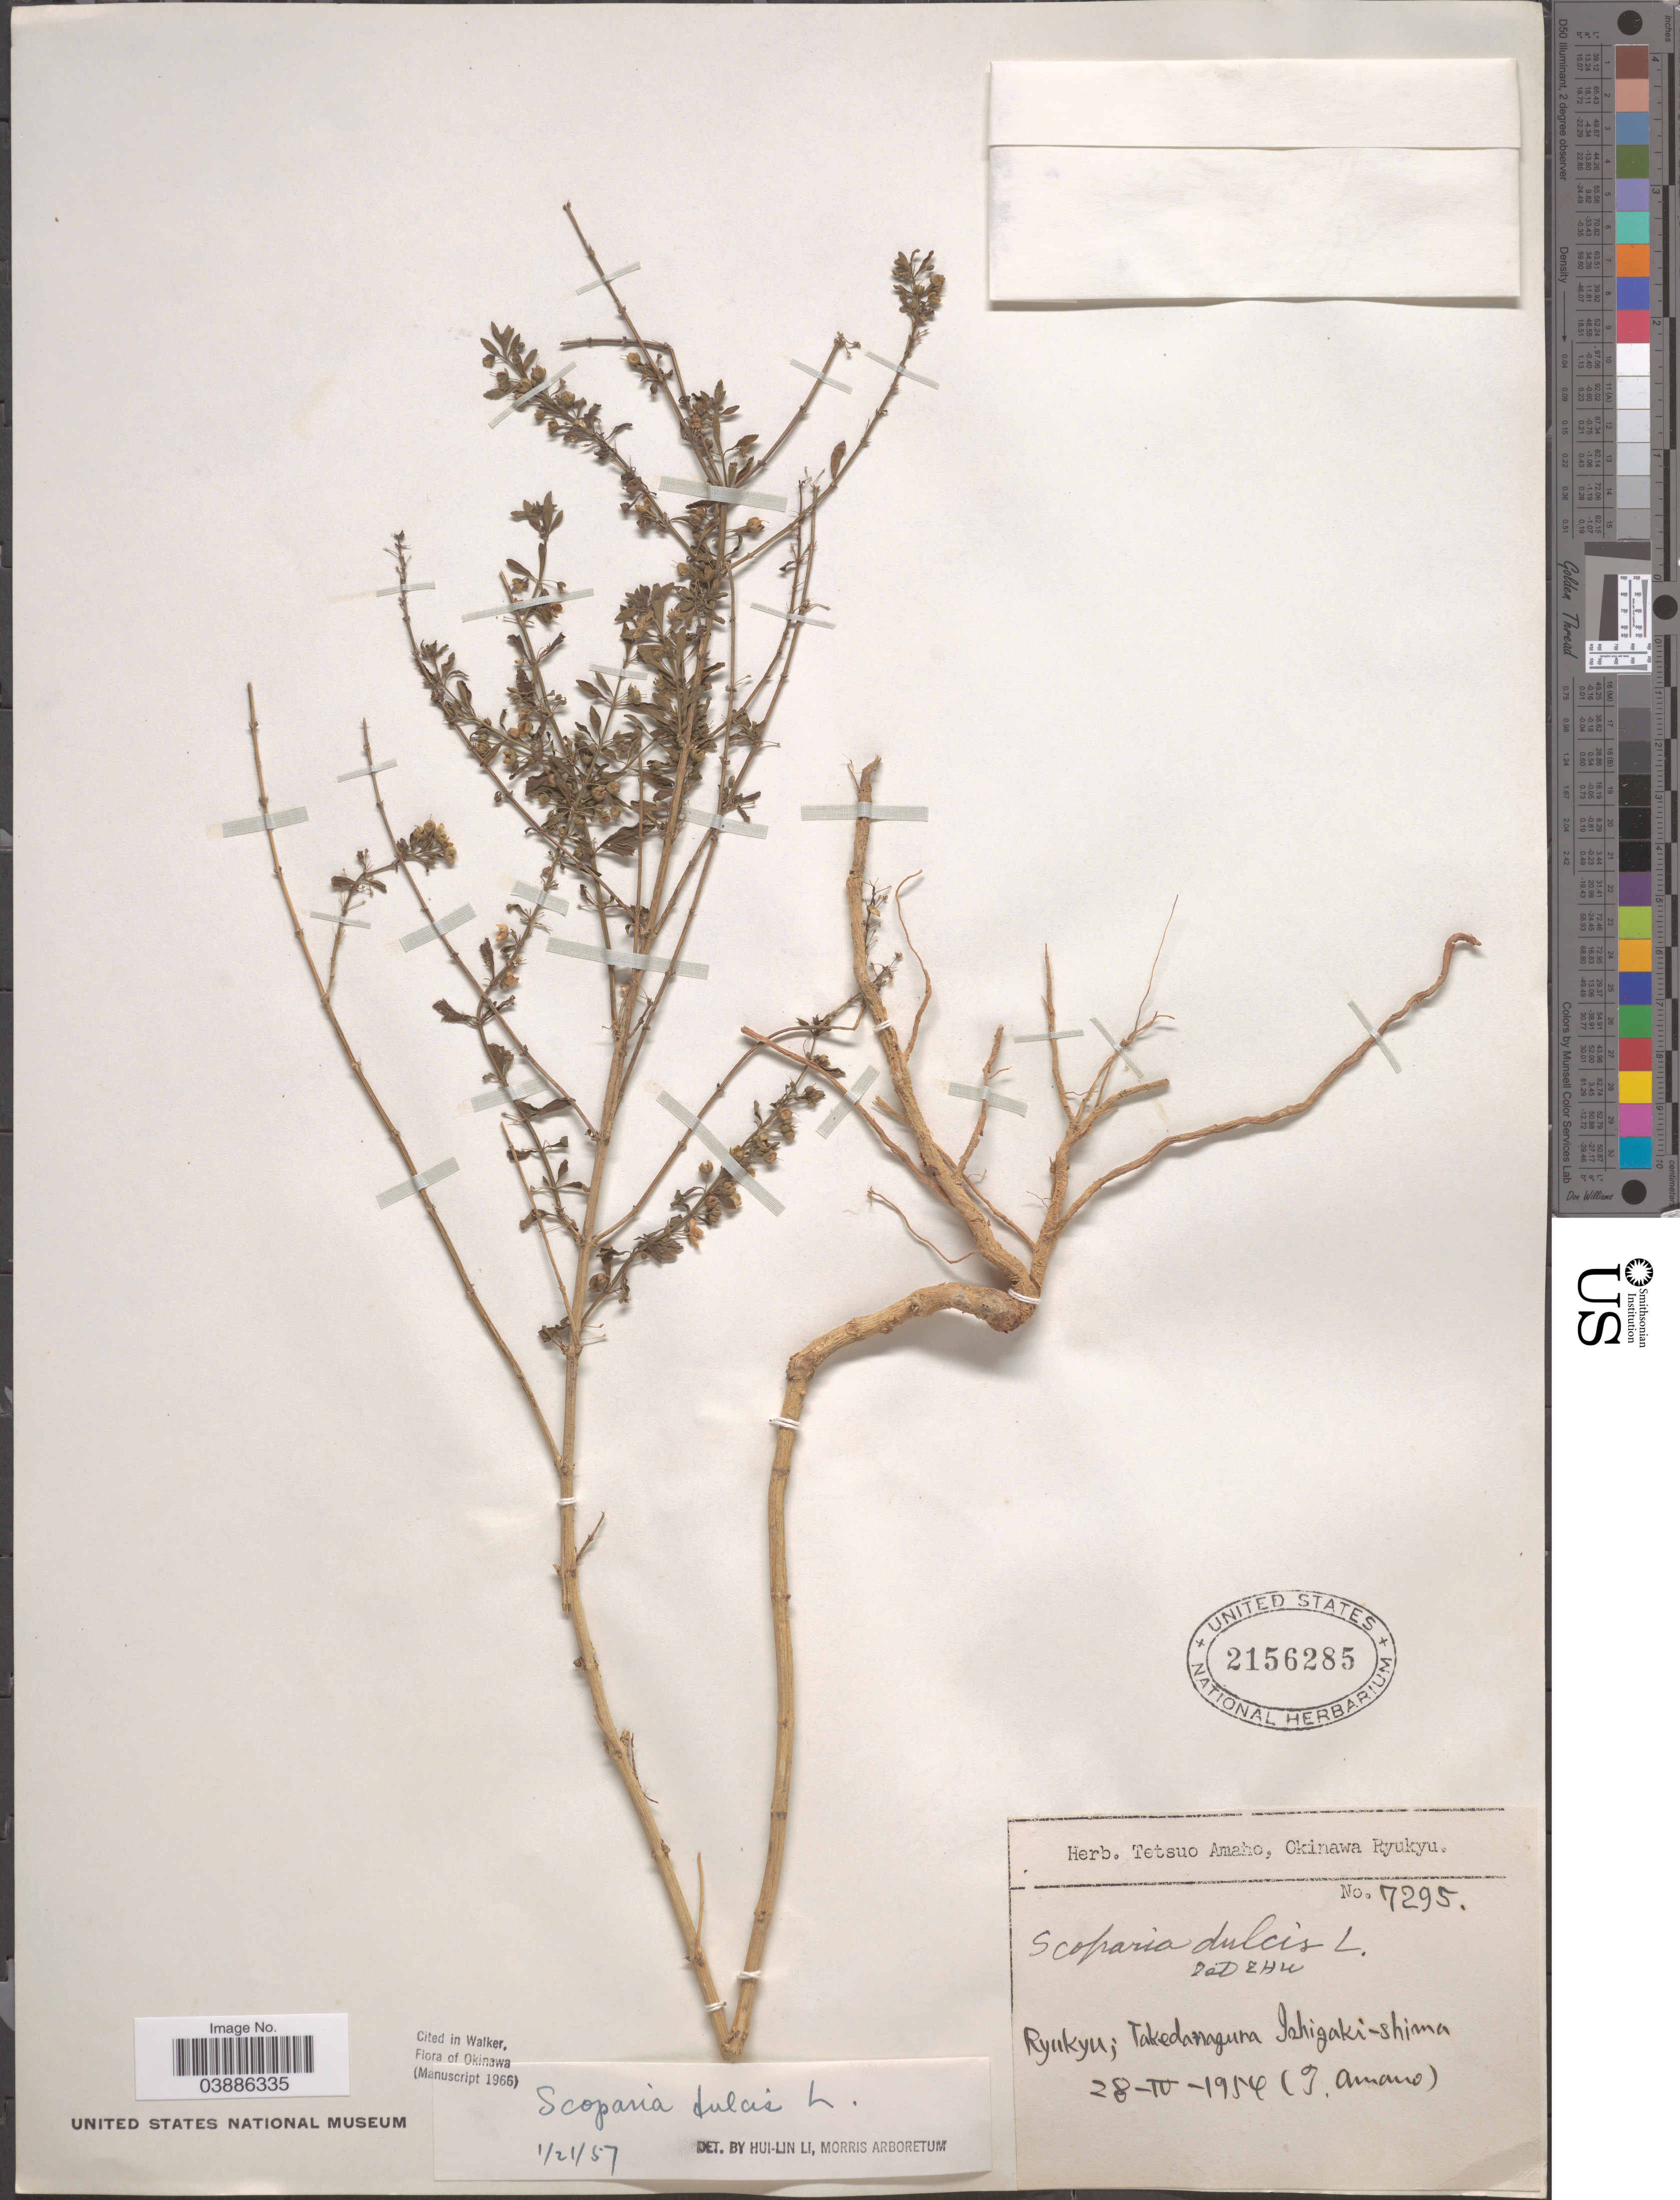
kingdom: Plantae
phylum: Tracheophyta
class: Magnoliopsida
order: Lamiales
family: Plantaginaceae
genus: Scoparia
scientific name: Scoparia dulcis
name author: L.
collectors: T. Amano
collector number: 7295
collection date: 1954-04-28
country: Japan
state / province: Okinawa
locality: Ryukyu; Takedonagura Ishigaki-shima.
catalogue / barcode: US 2156285